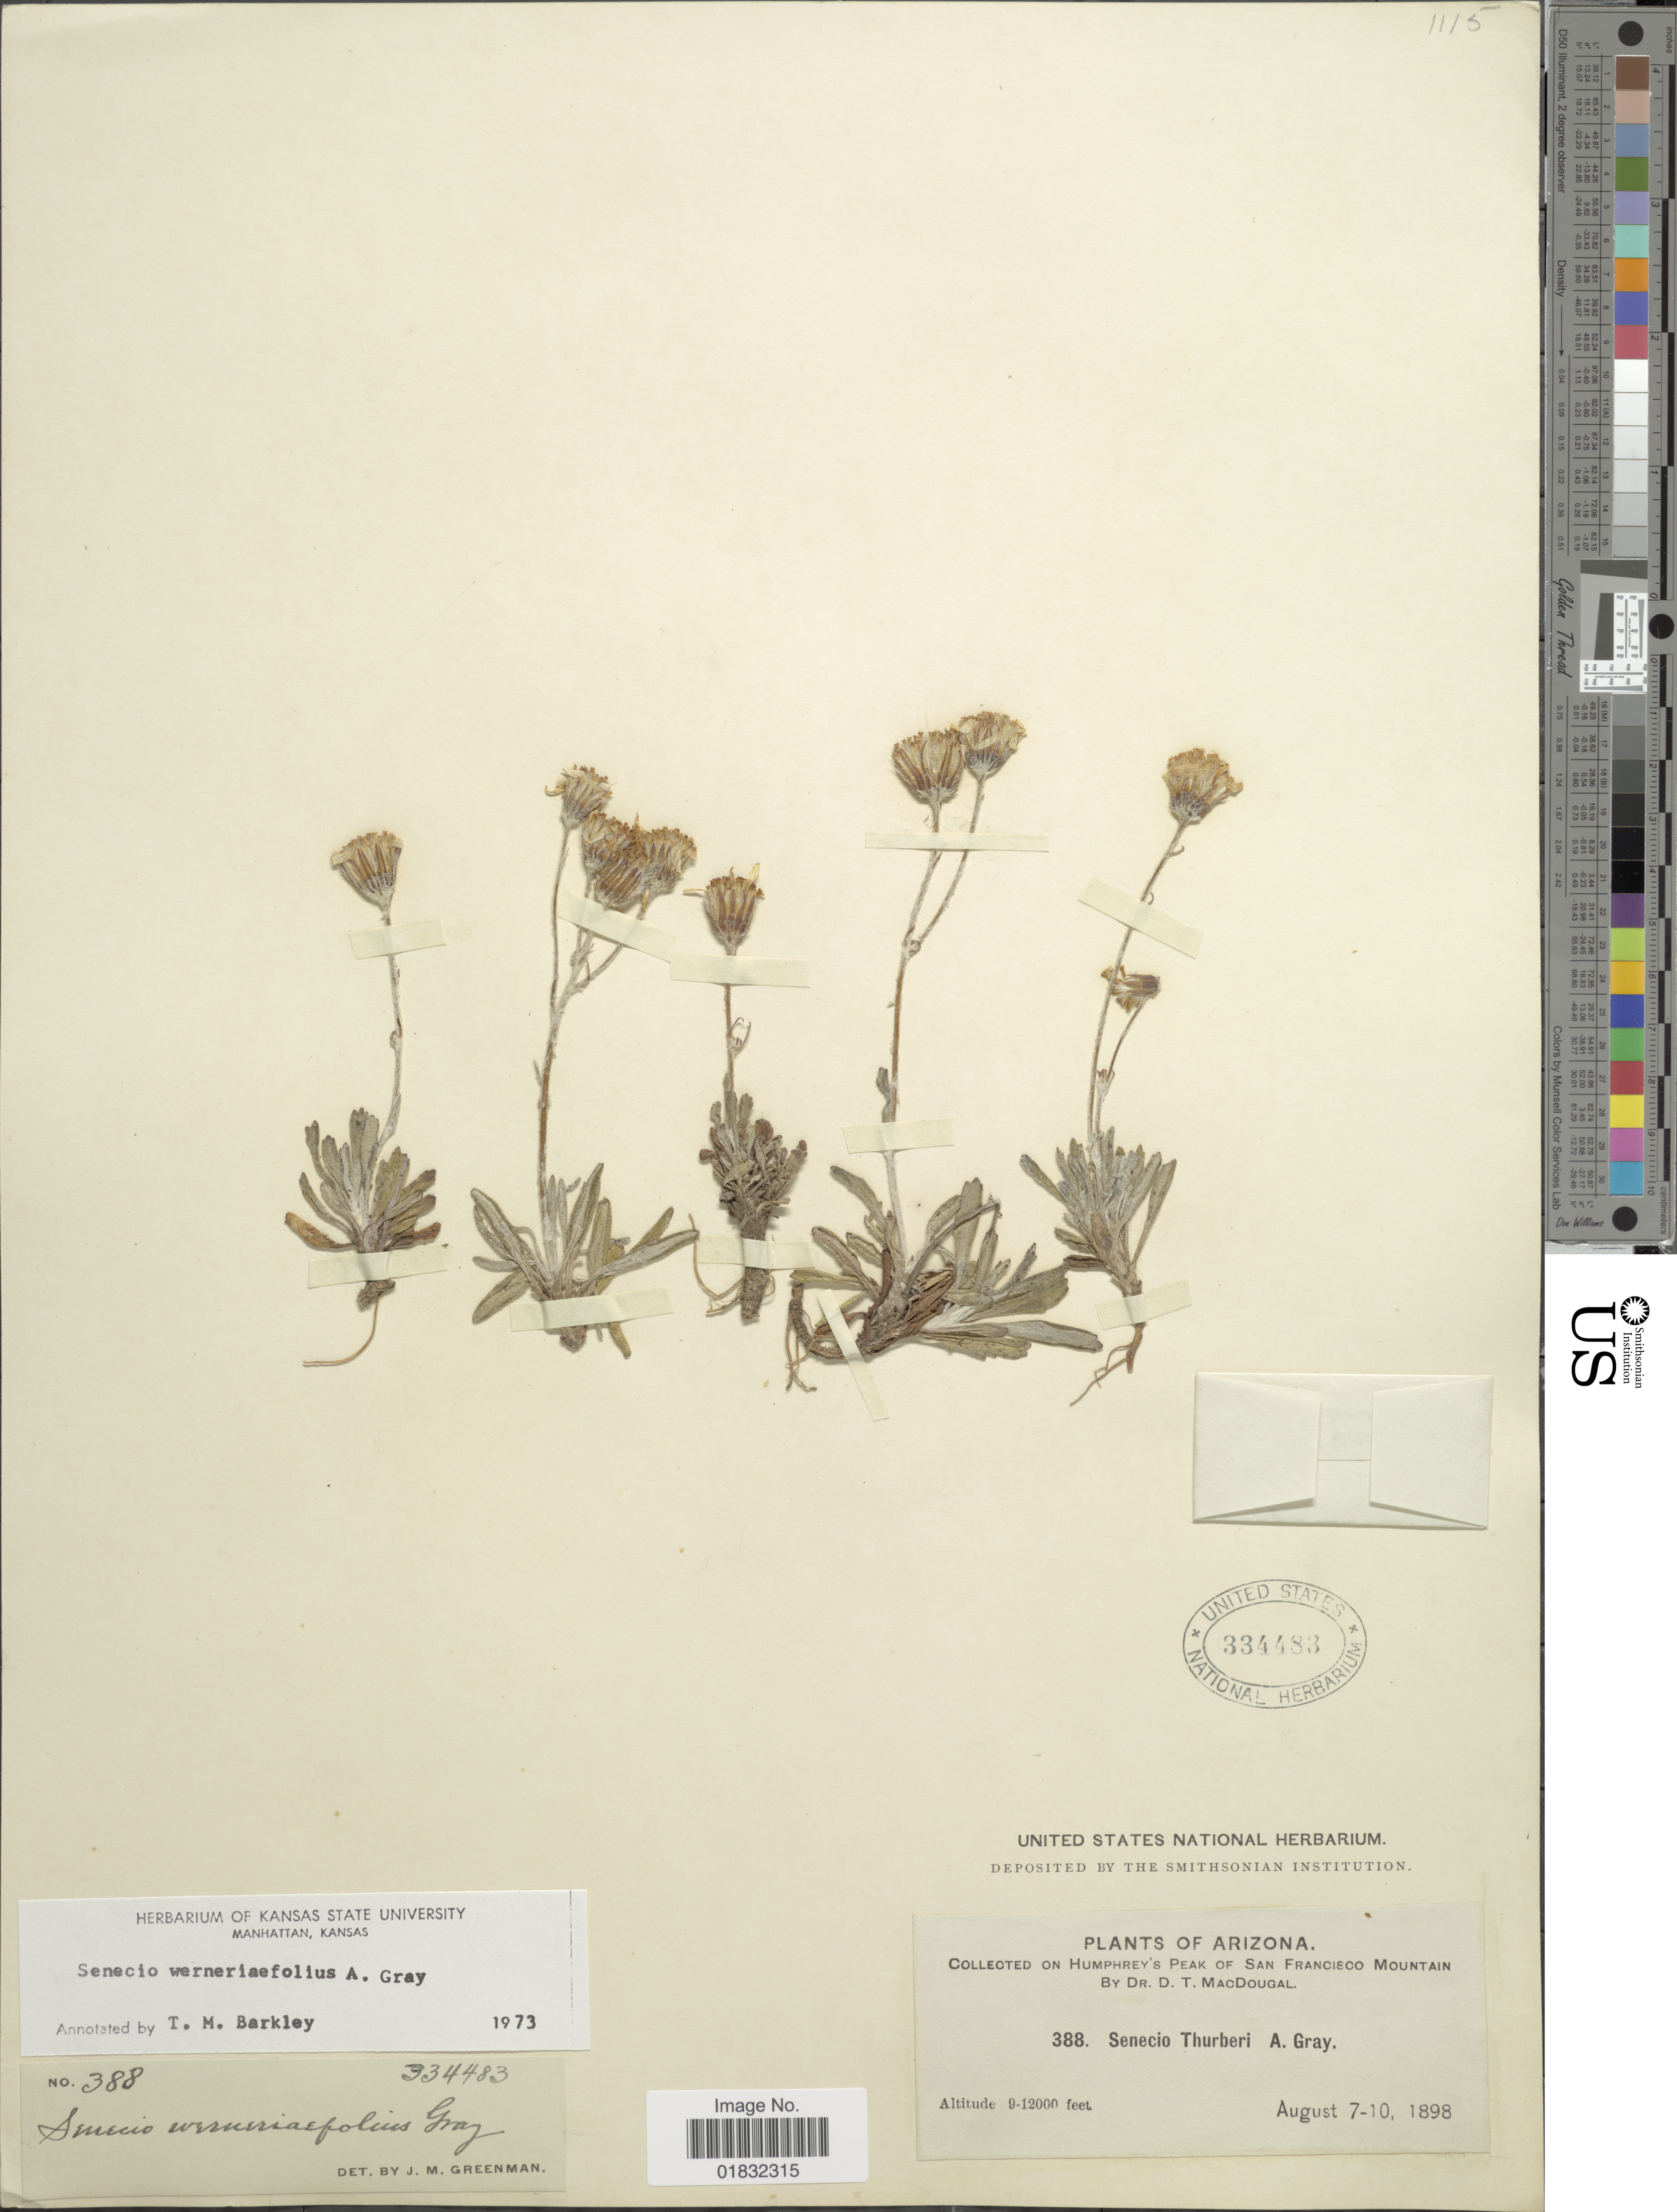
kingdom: Plantae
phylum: Tracheophyta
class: Magnoliopsida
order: Asterales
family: Asteraceae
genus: Packera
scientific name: Packera werneriifolia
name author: (A. Gray) W.A. Weber & Á. Löve ex Trock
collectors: D. T. MacDougal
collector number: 388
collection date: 1898-08-07/1898-08-10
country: United States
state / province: Arizona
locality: On Humphrey's Peak of San Francisco Mountain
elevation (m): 2743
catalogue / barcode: US 334483